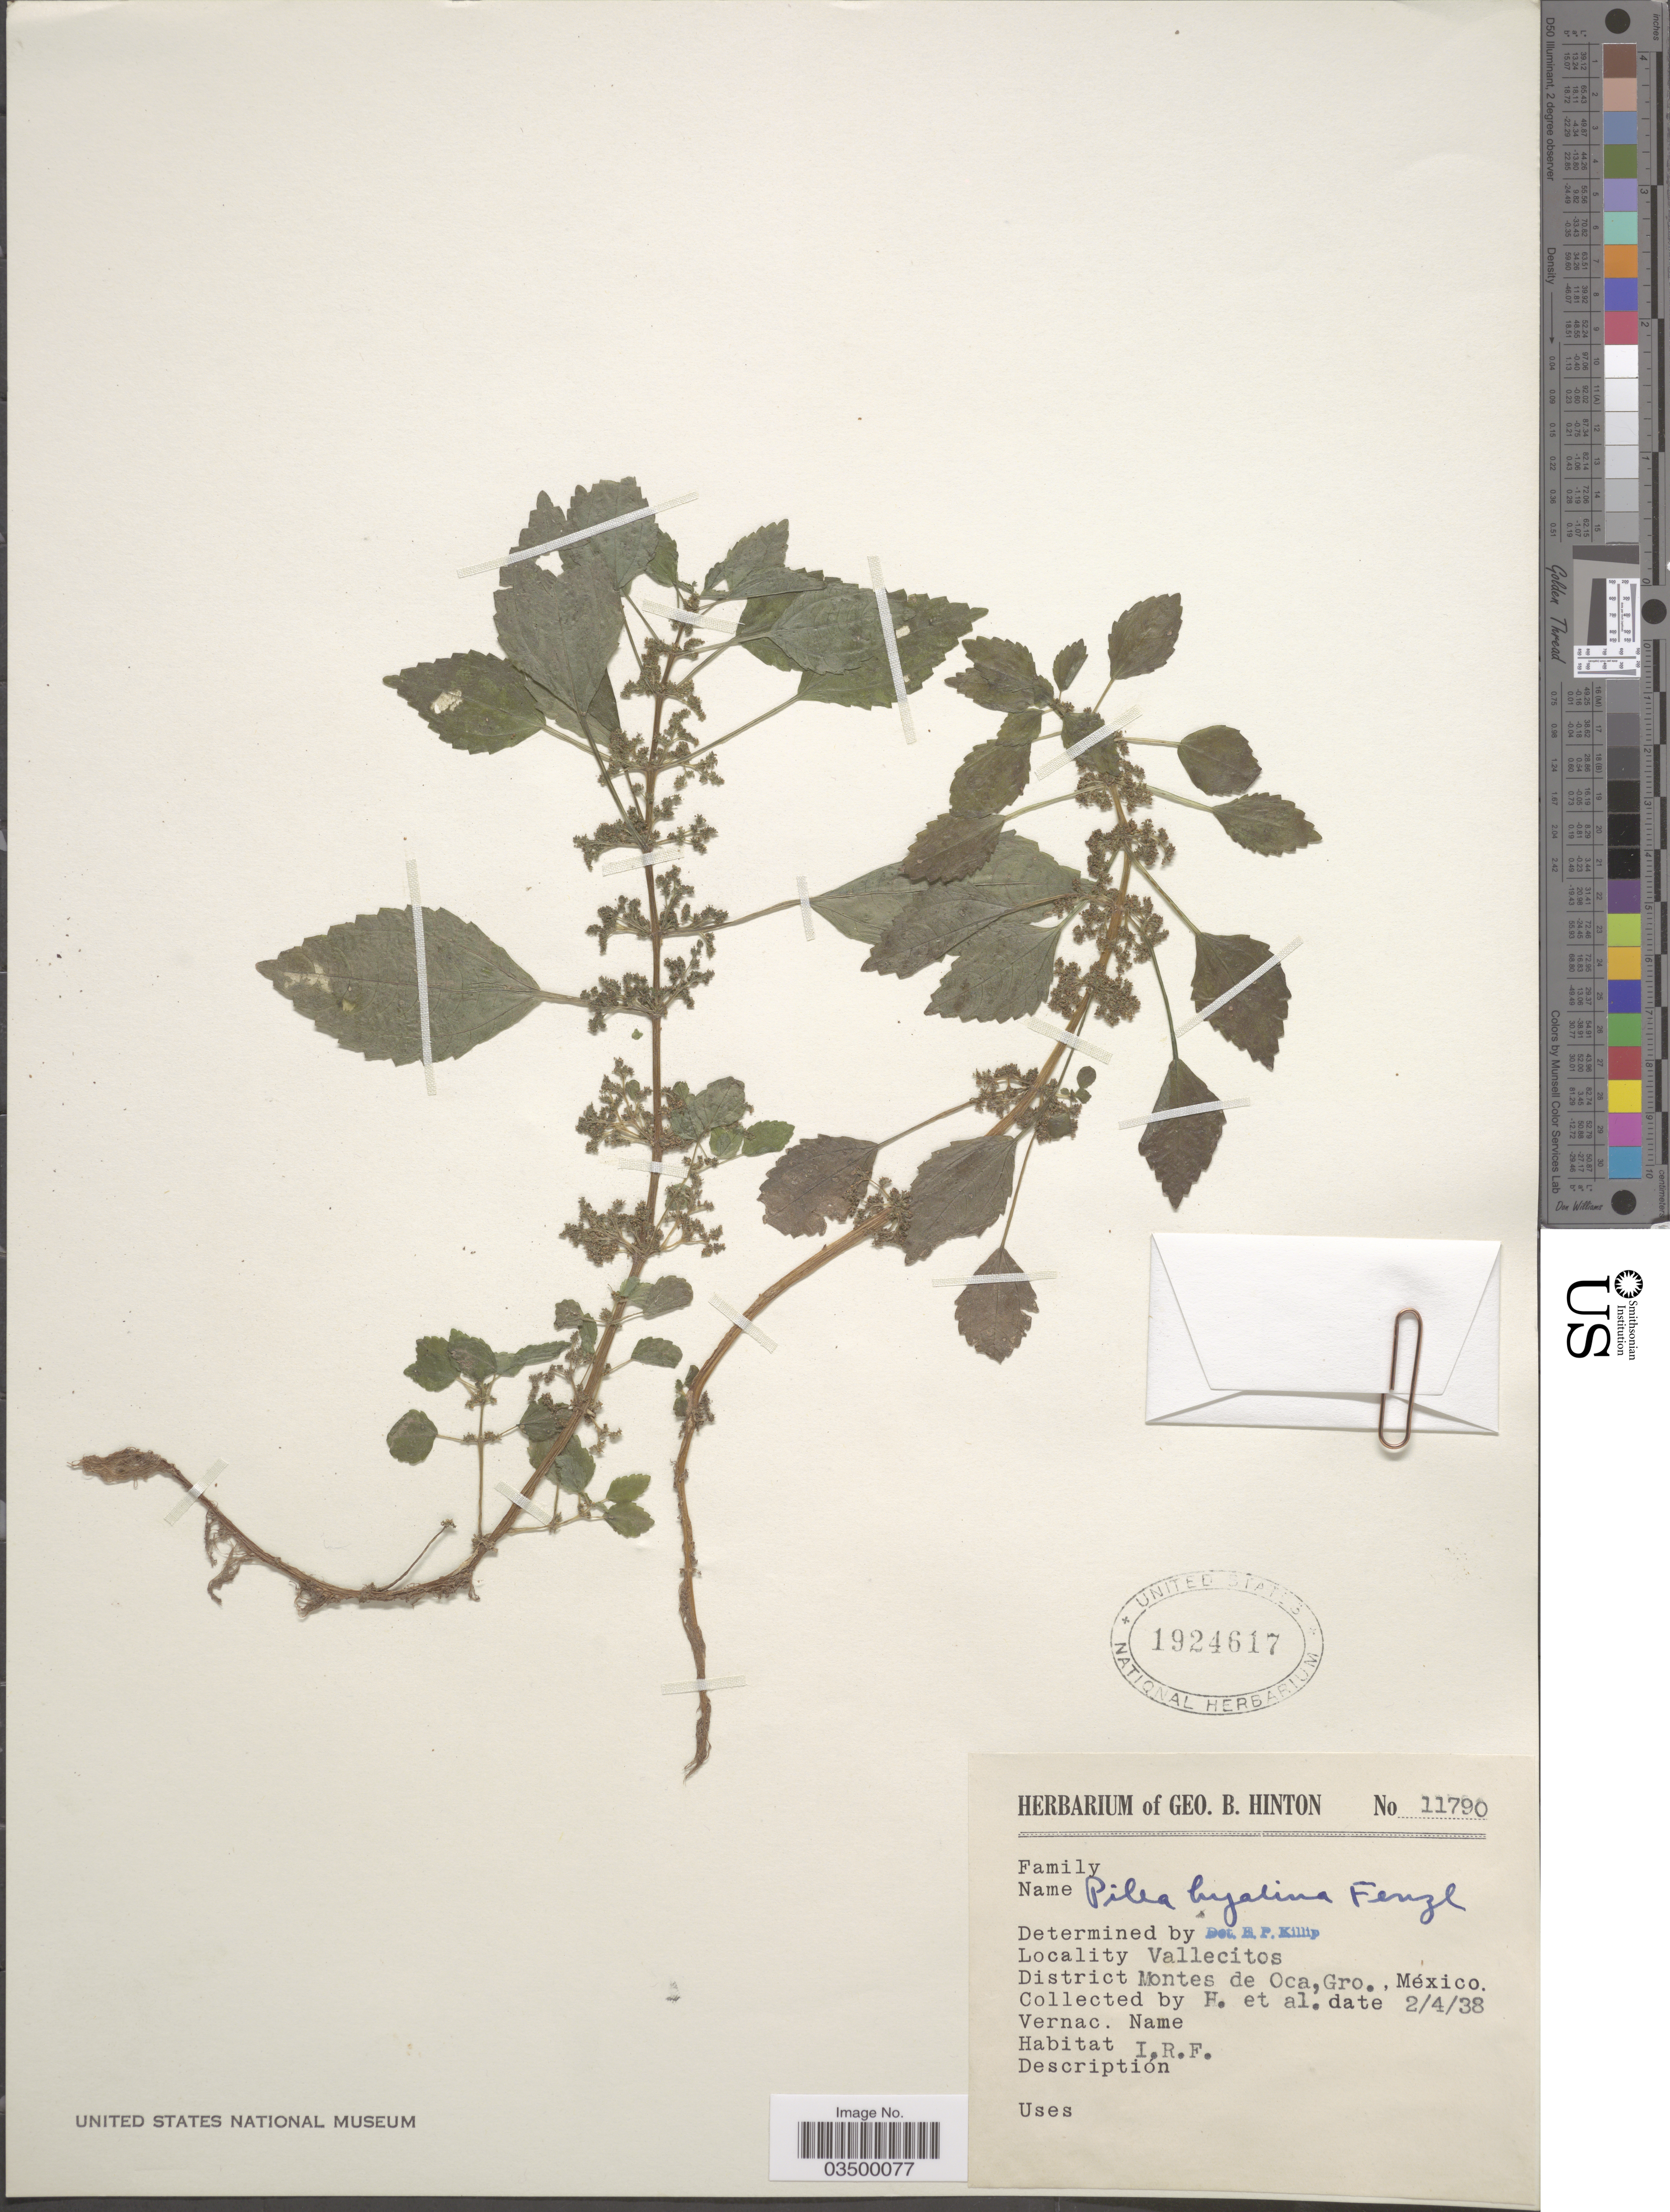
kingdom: Plantae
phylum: Tracheophyta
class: Magnoliopsida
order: Rosales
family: Urticaceae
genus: Pilea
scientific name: Pilea hyalina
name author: Fenzl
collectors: G. B. Hinton & et al.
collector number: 11790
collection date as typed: Transcribed d/m/y: 2/4/38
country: Mexico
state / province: Guerrero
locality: Vallecitos. District Montes de Oca.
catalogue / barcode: US 1924617